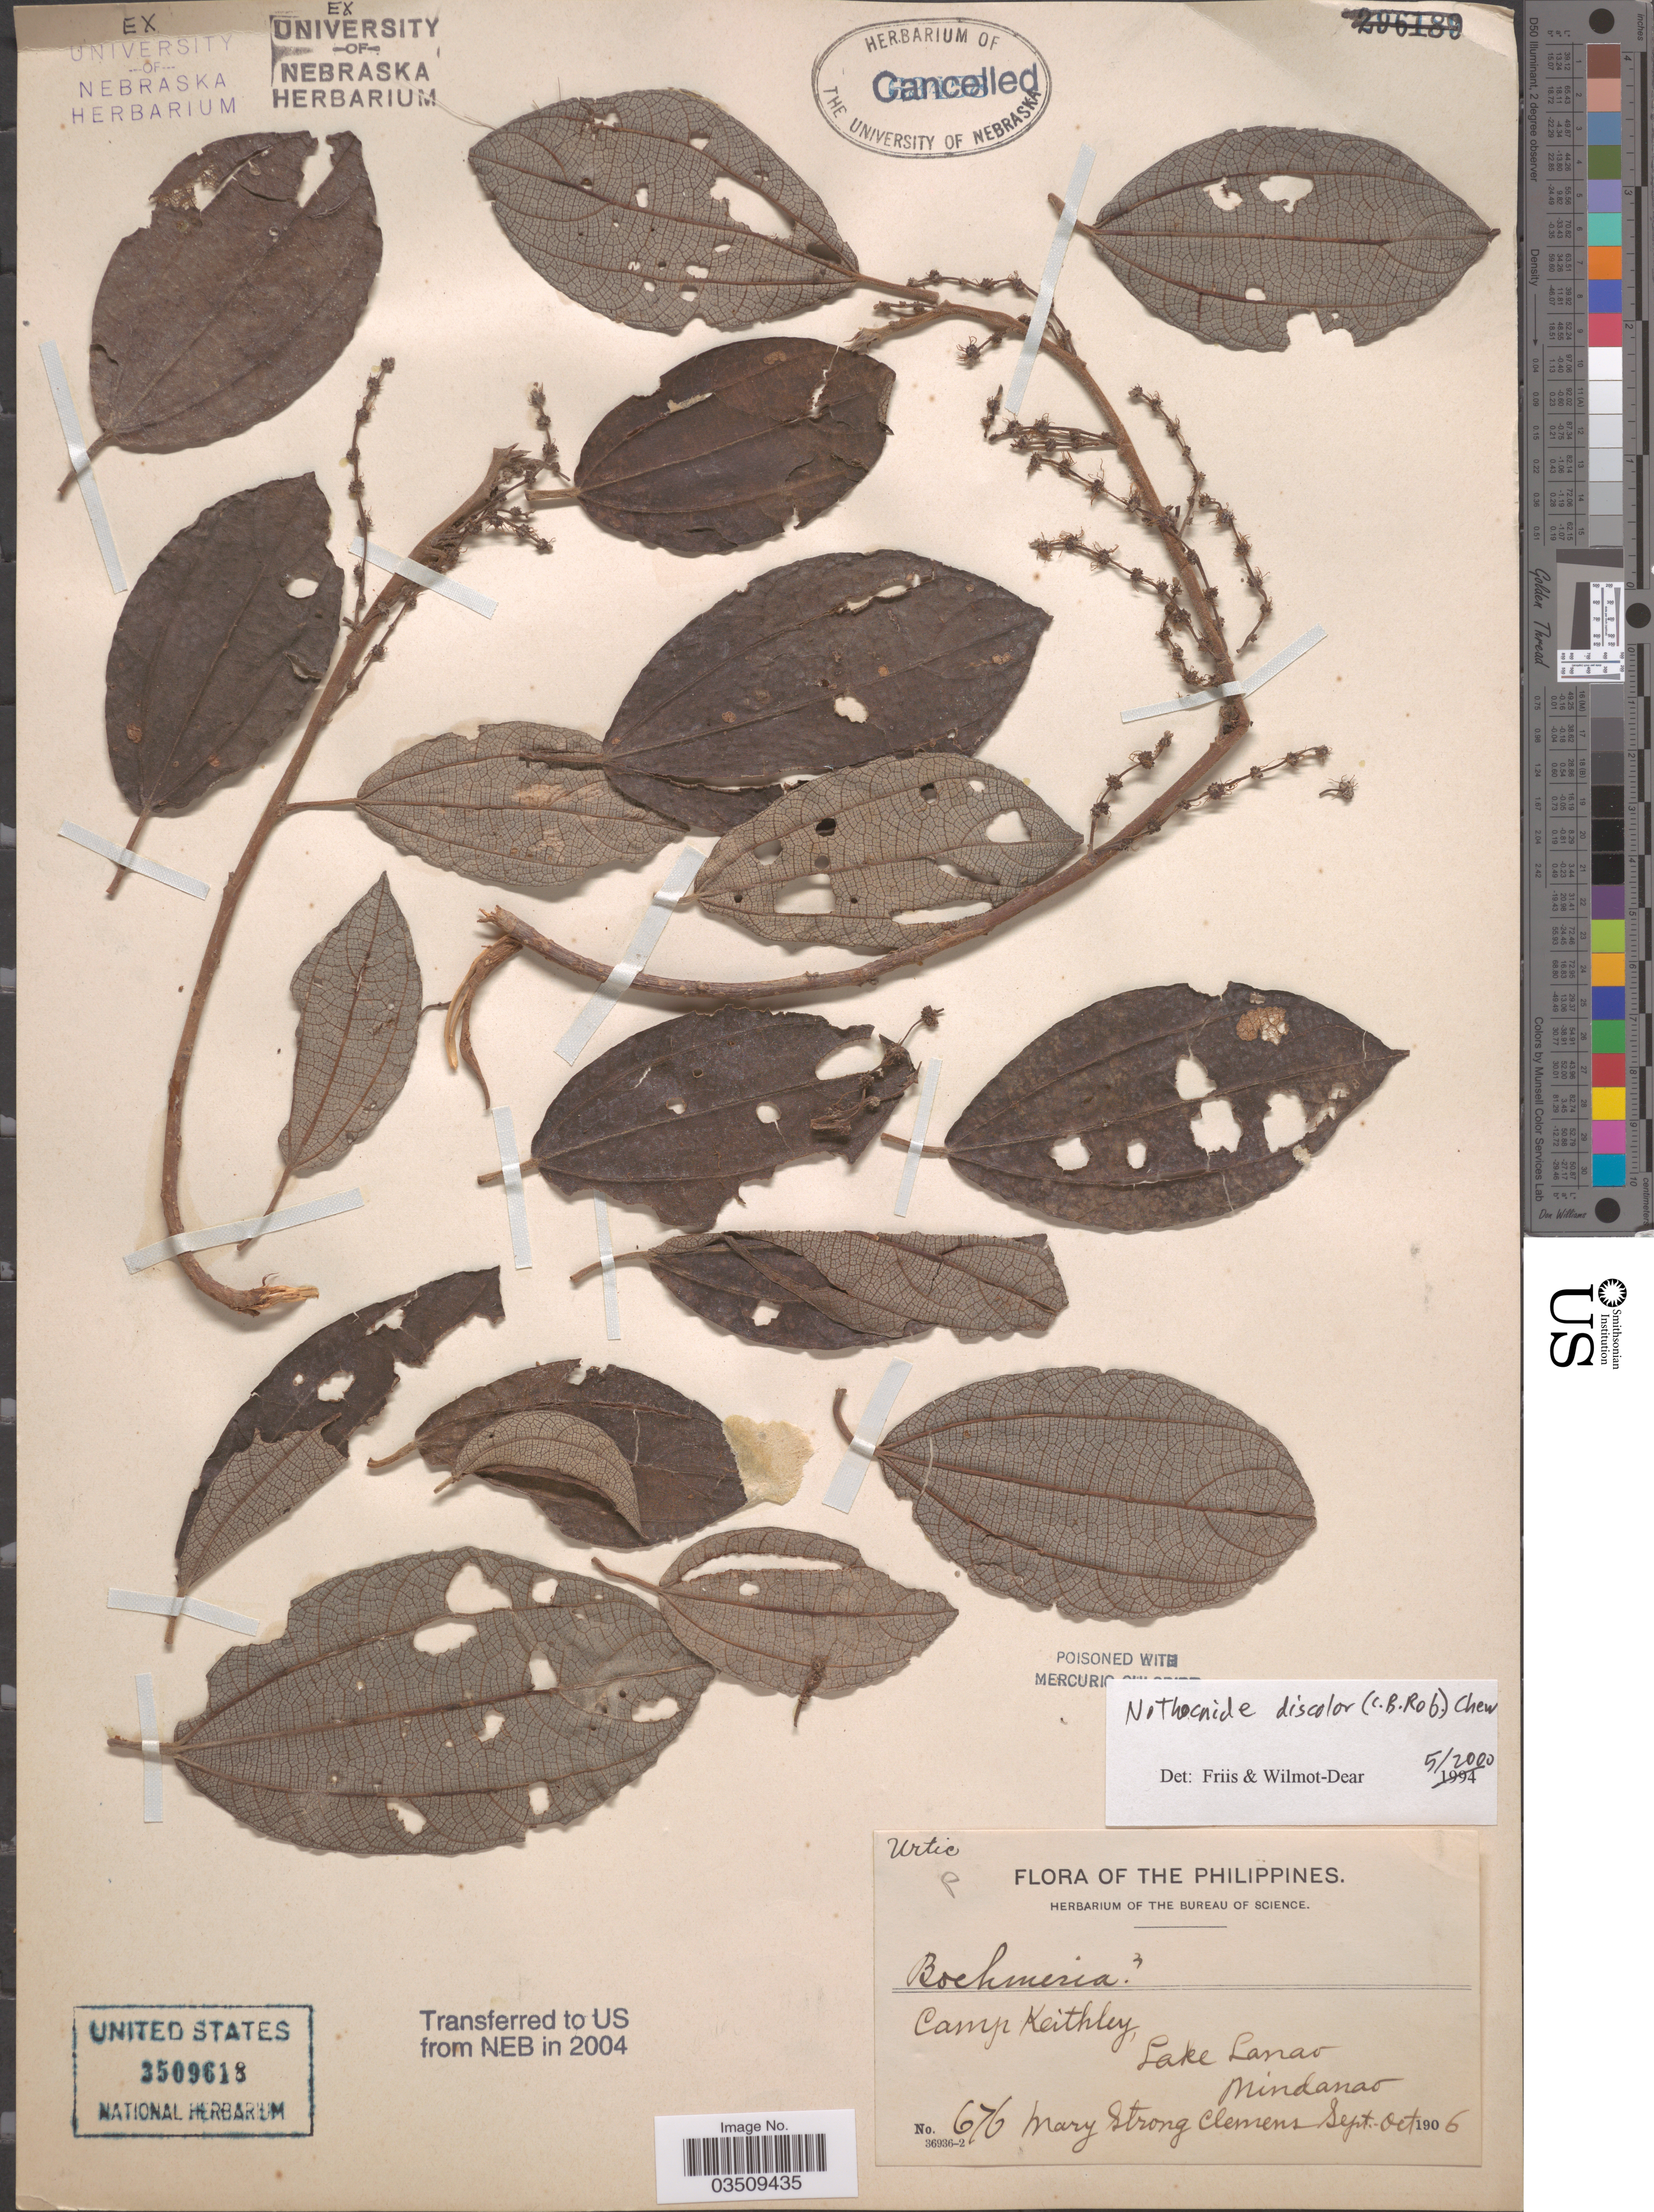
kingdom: Plantae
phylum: Tracheophyta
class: Magnoliopsida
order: Rosales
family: Urticaceae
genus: Nothocnide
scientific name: Nothocnide discolor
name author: (C.B. Rob.) Chew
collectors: M. S. Clemens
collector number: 676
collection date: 1906-09/1906-10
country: Philippines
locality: Camp Keithley, Lake Lanao, Mindanao.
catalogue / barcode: US 3509618